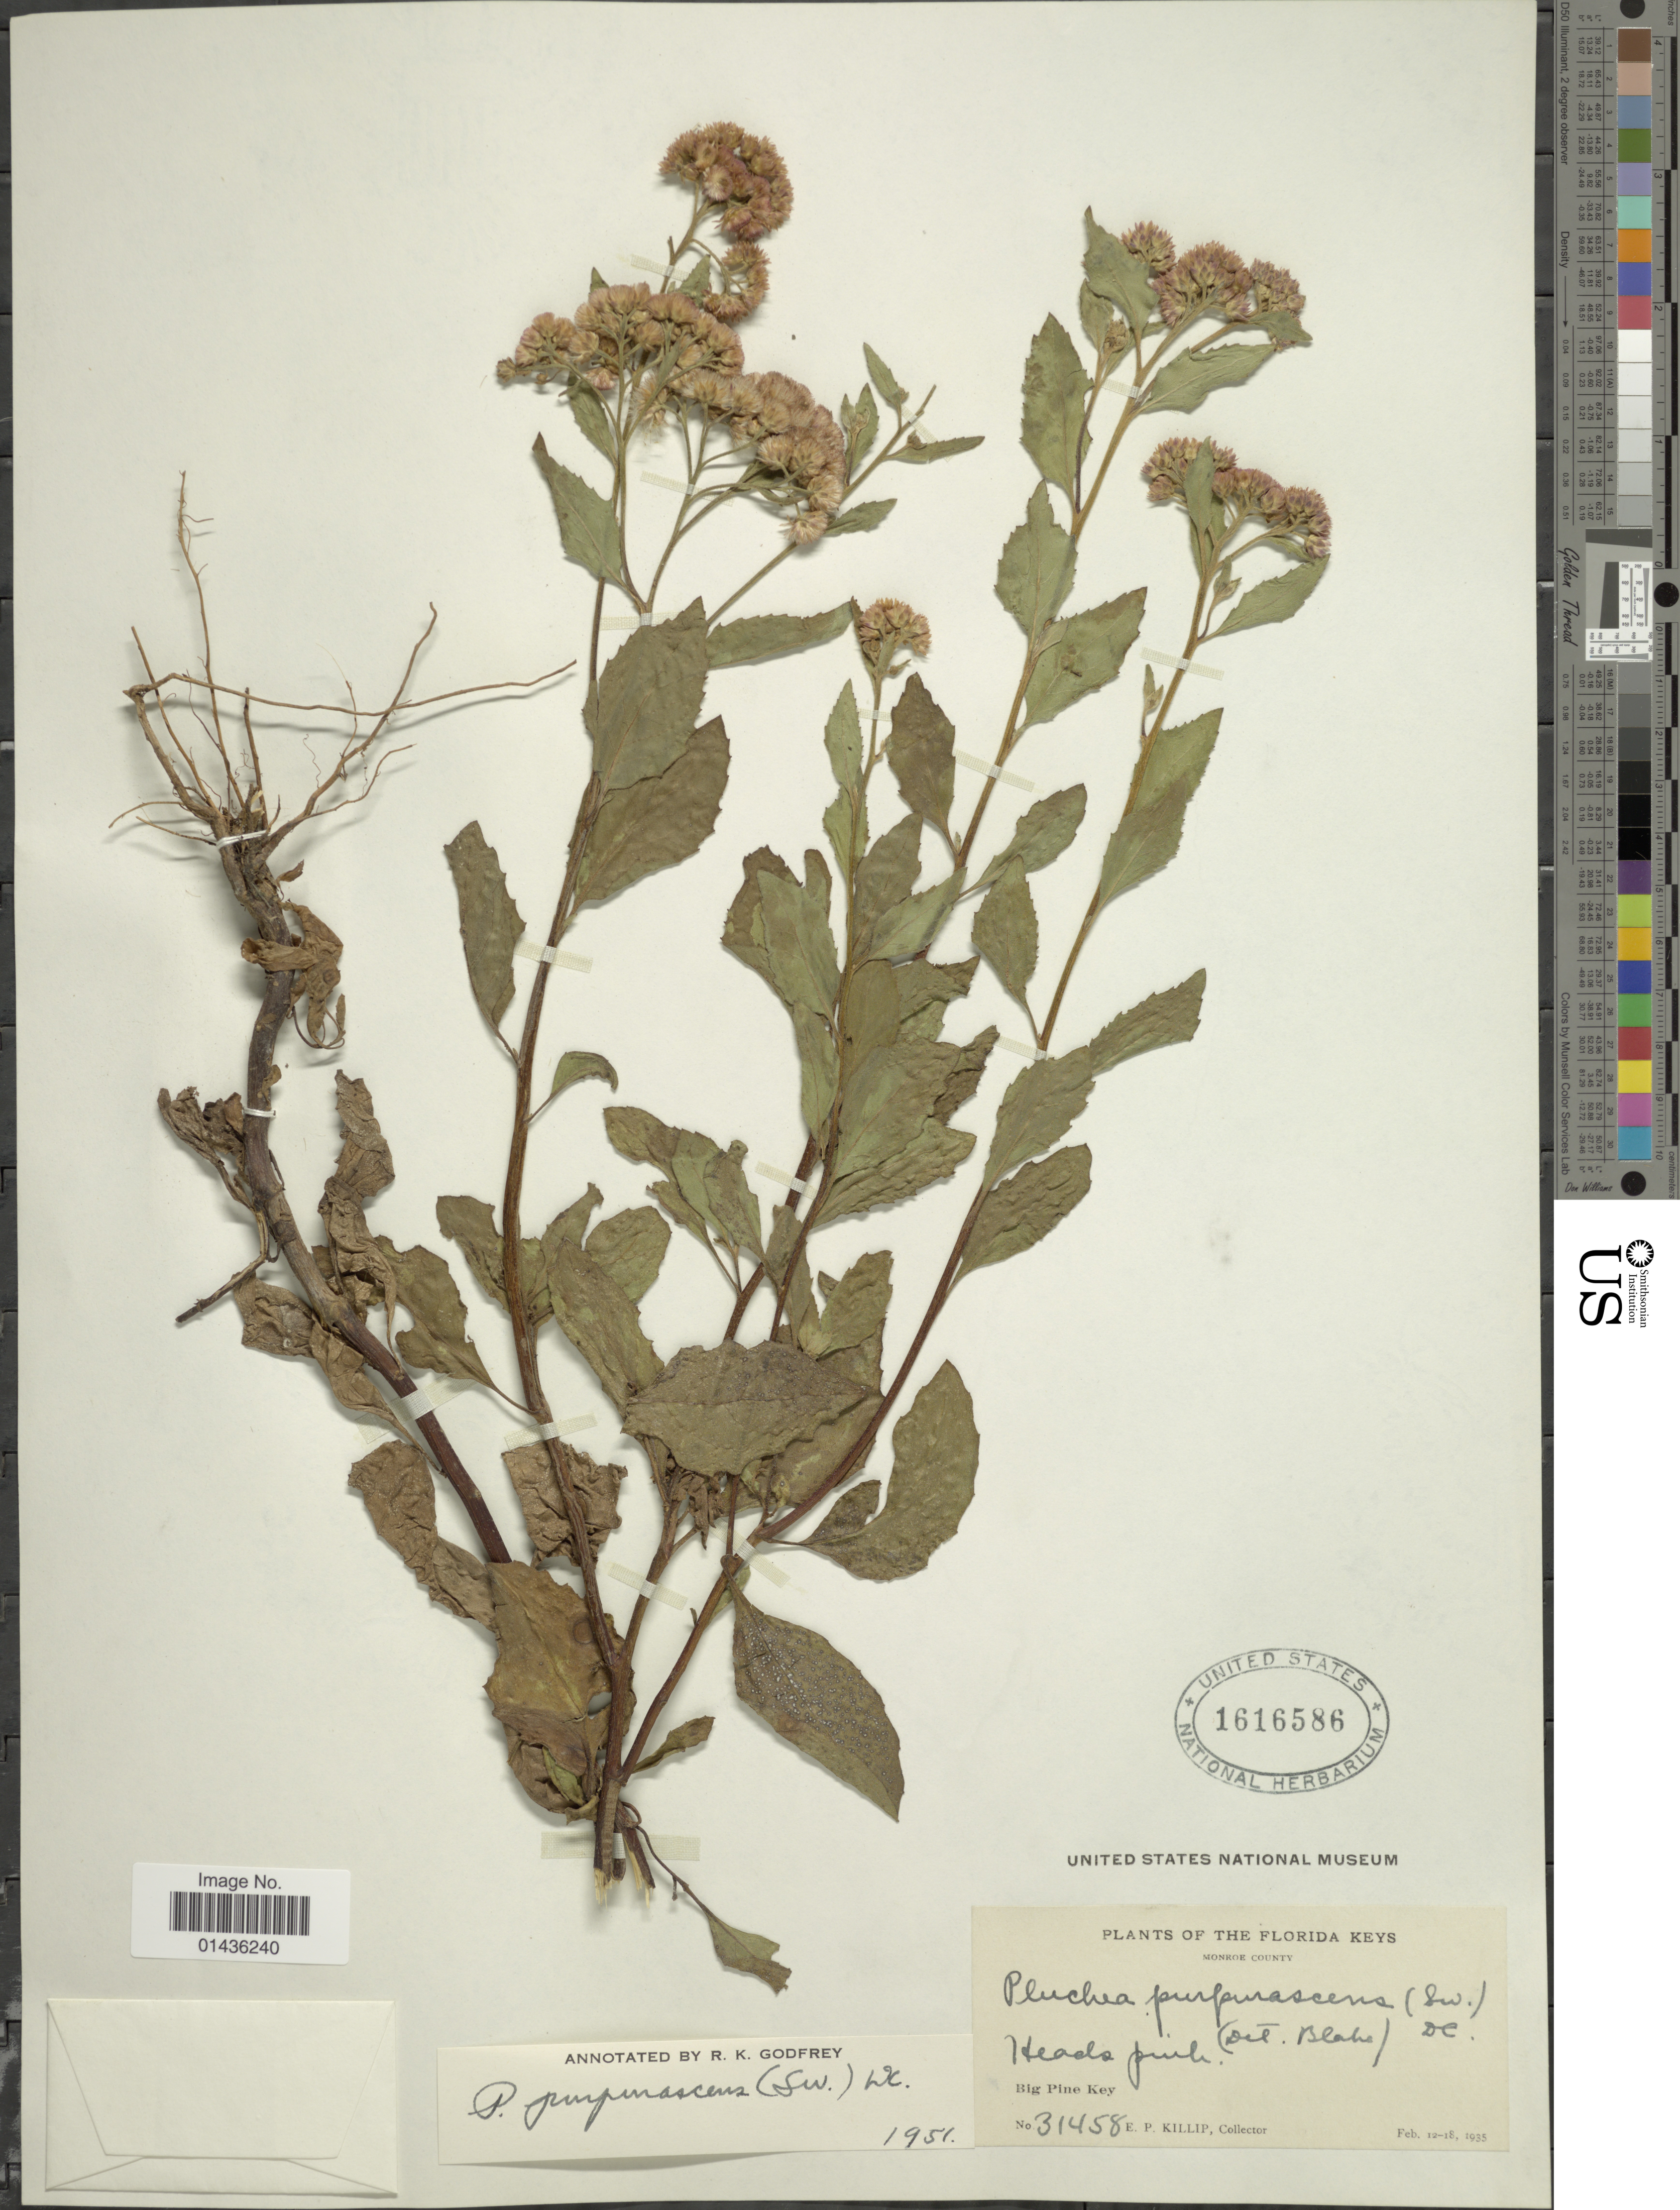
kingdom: Plantae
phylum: Tracheophyta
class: Magnoliopsida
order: Asterales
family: Asteraceae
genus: Pluchea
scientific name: Pluchea odorata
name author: (L.) Cass.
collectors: E. P. Killip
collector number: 31458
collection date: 1935-02-12/1935-02-18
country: United States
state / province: Florida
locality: Florida Keys, Monroe County, Big Pine Key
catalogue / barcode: US 1616586